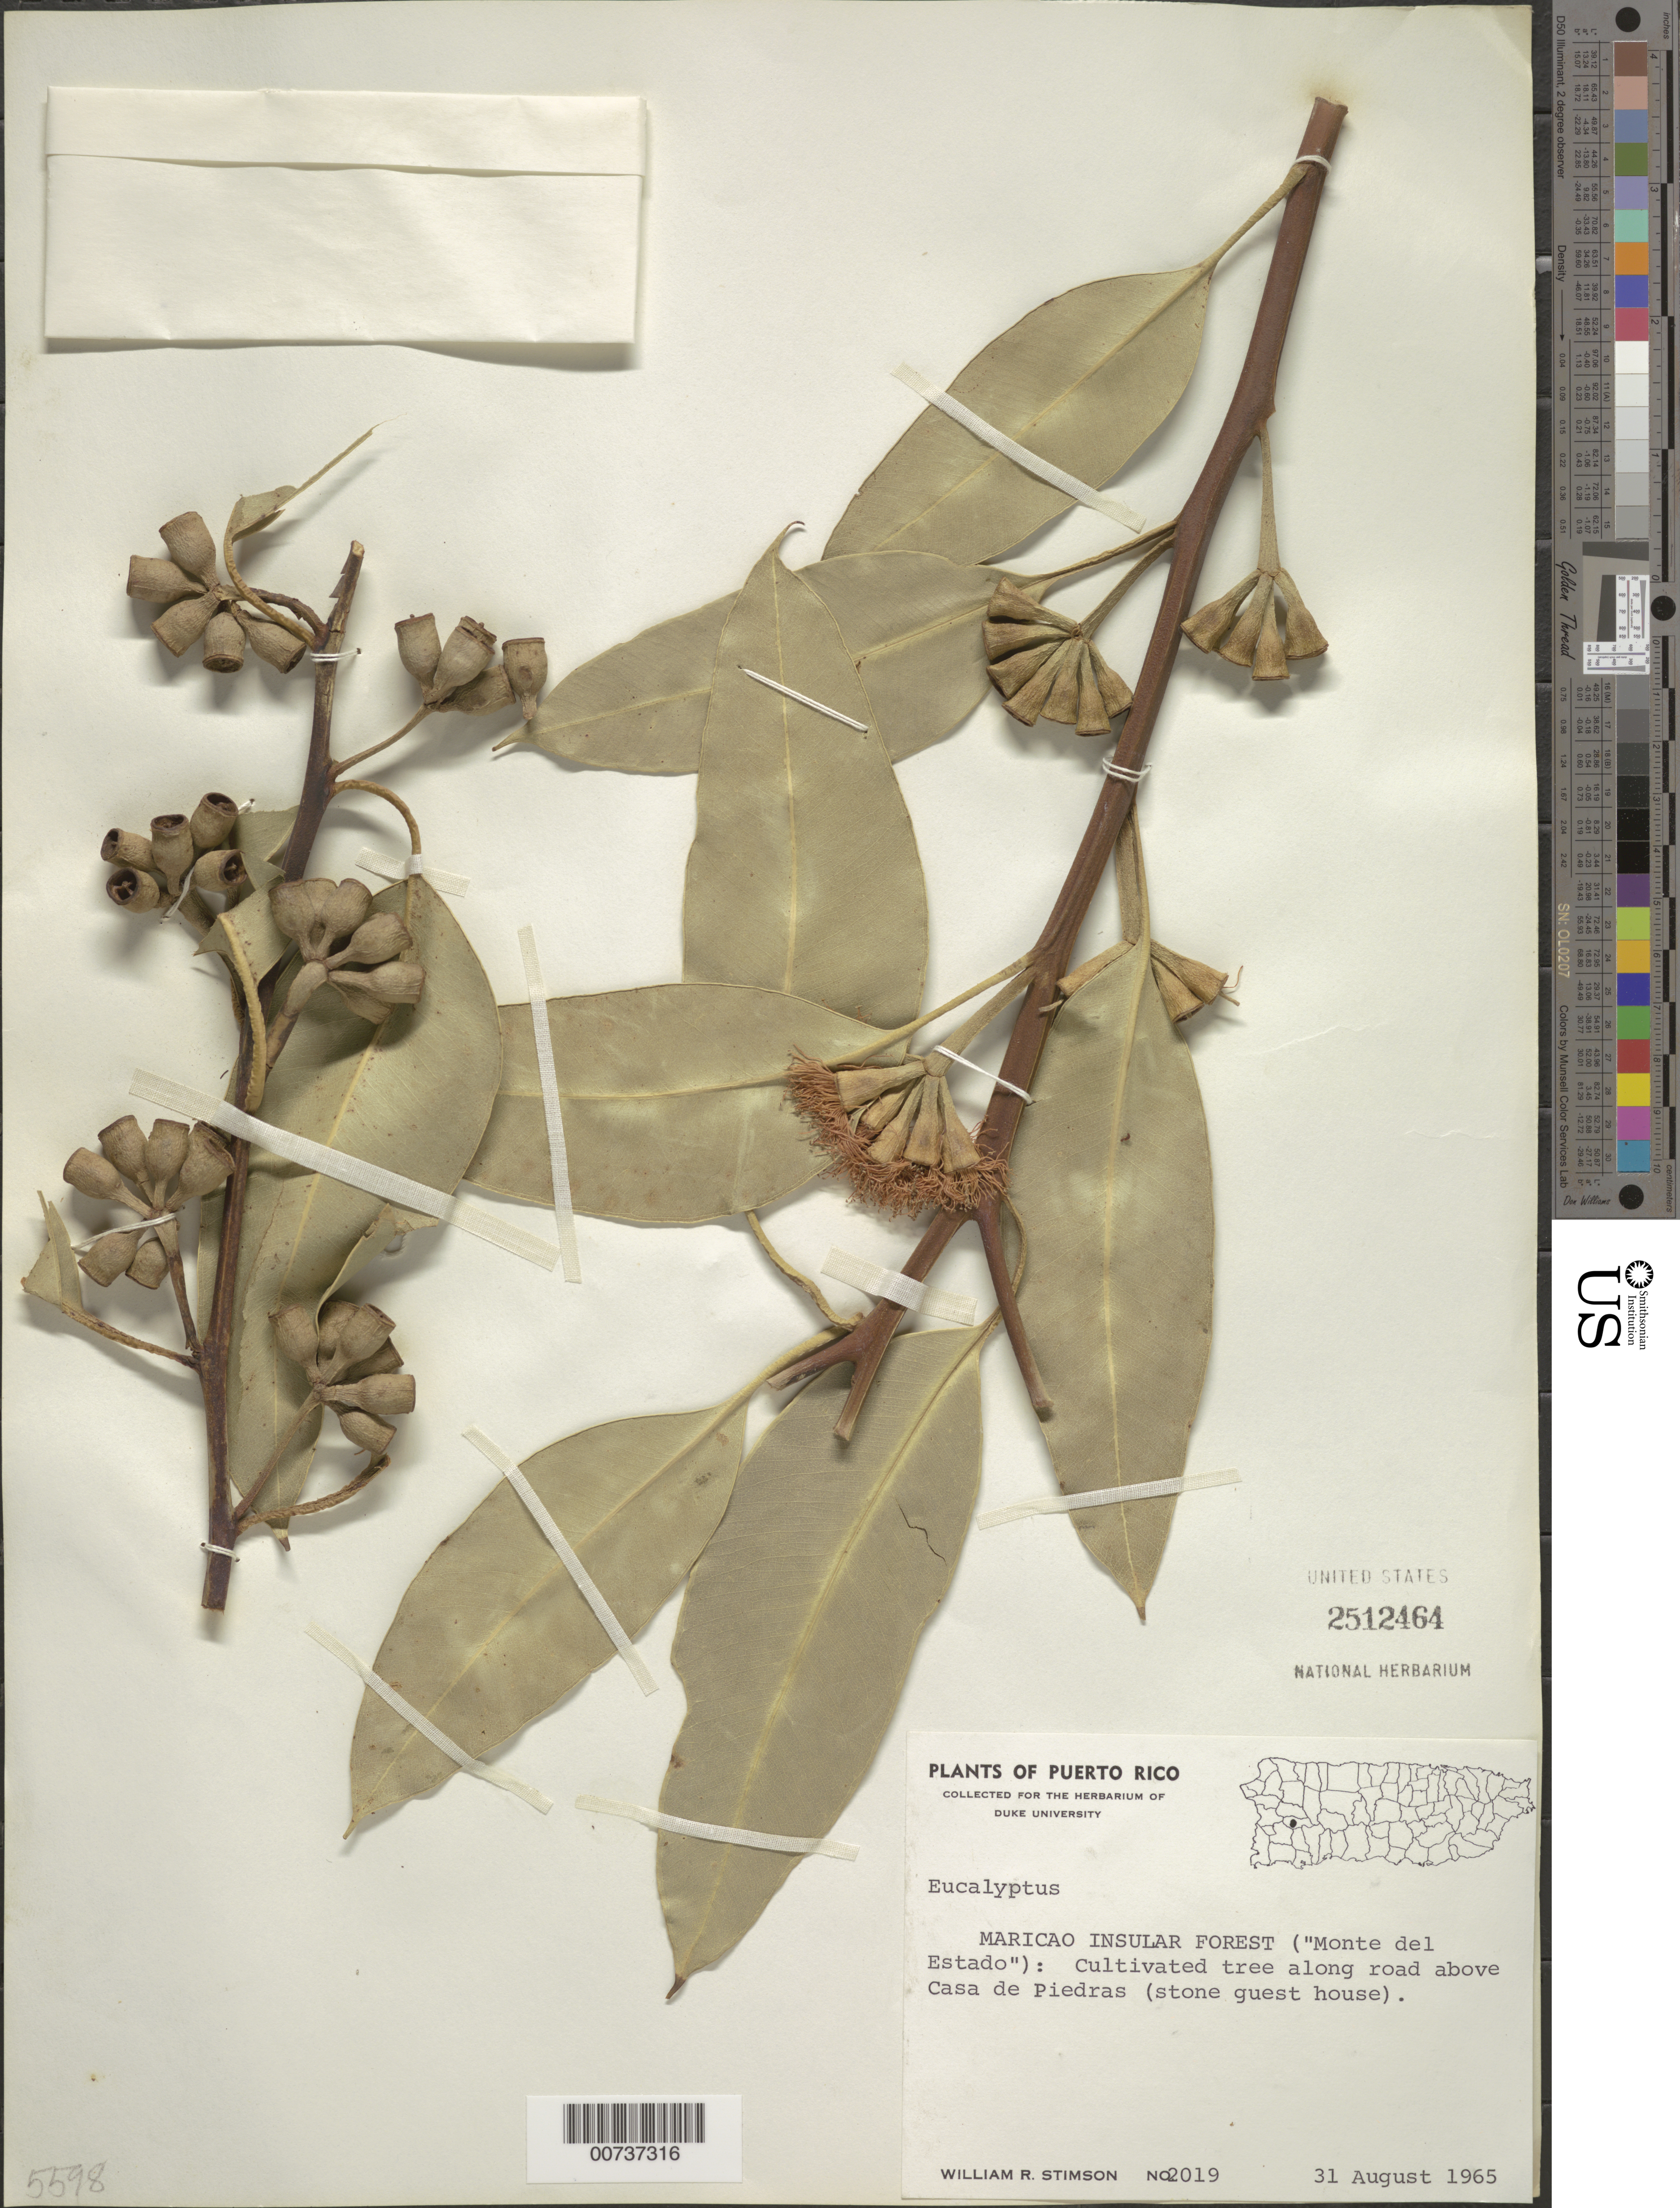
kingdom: Plantae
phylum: Tracheophyta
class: Magnoliopsida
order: Myrtales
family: Myrtaceae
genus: Eucalyptus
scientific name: Eucalyptus sp.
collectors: W. R. Stimson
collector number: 2019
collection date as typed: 31 Aug 1965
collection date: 1965-08-31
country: Puerto Rico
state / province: Maricao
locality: Maricao Insular Forest ("Monte del Estado")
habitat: Cultivated along road above Casa de Pidedras (stone guest house)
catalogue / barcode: US 2512464